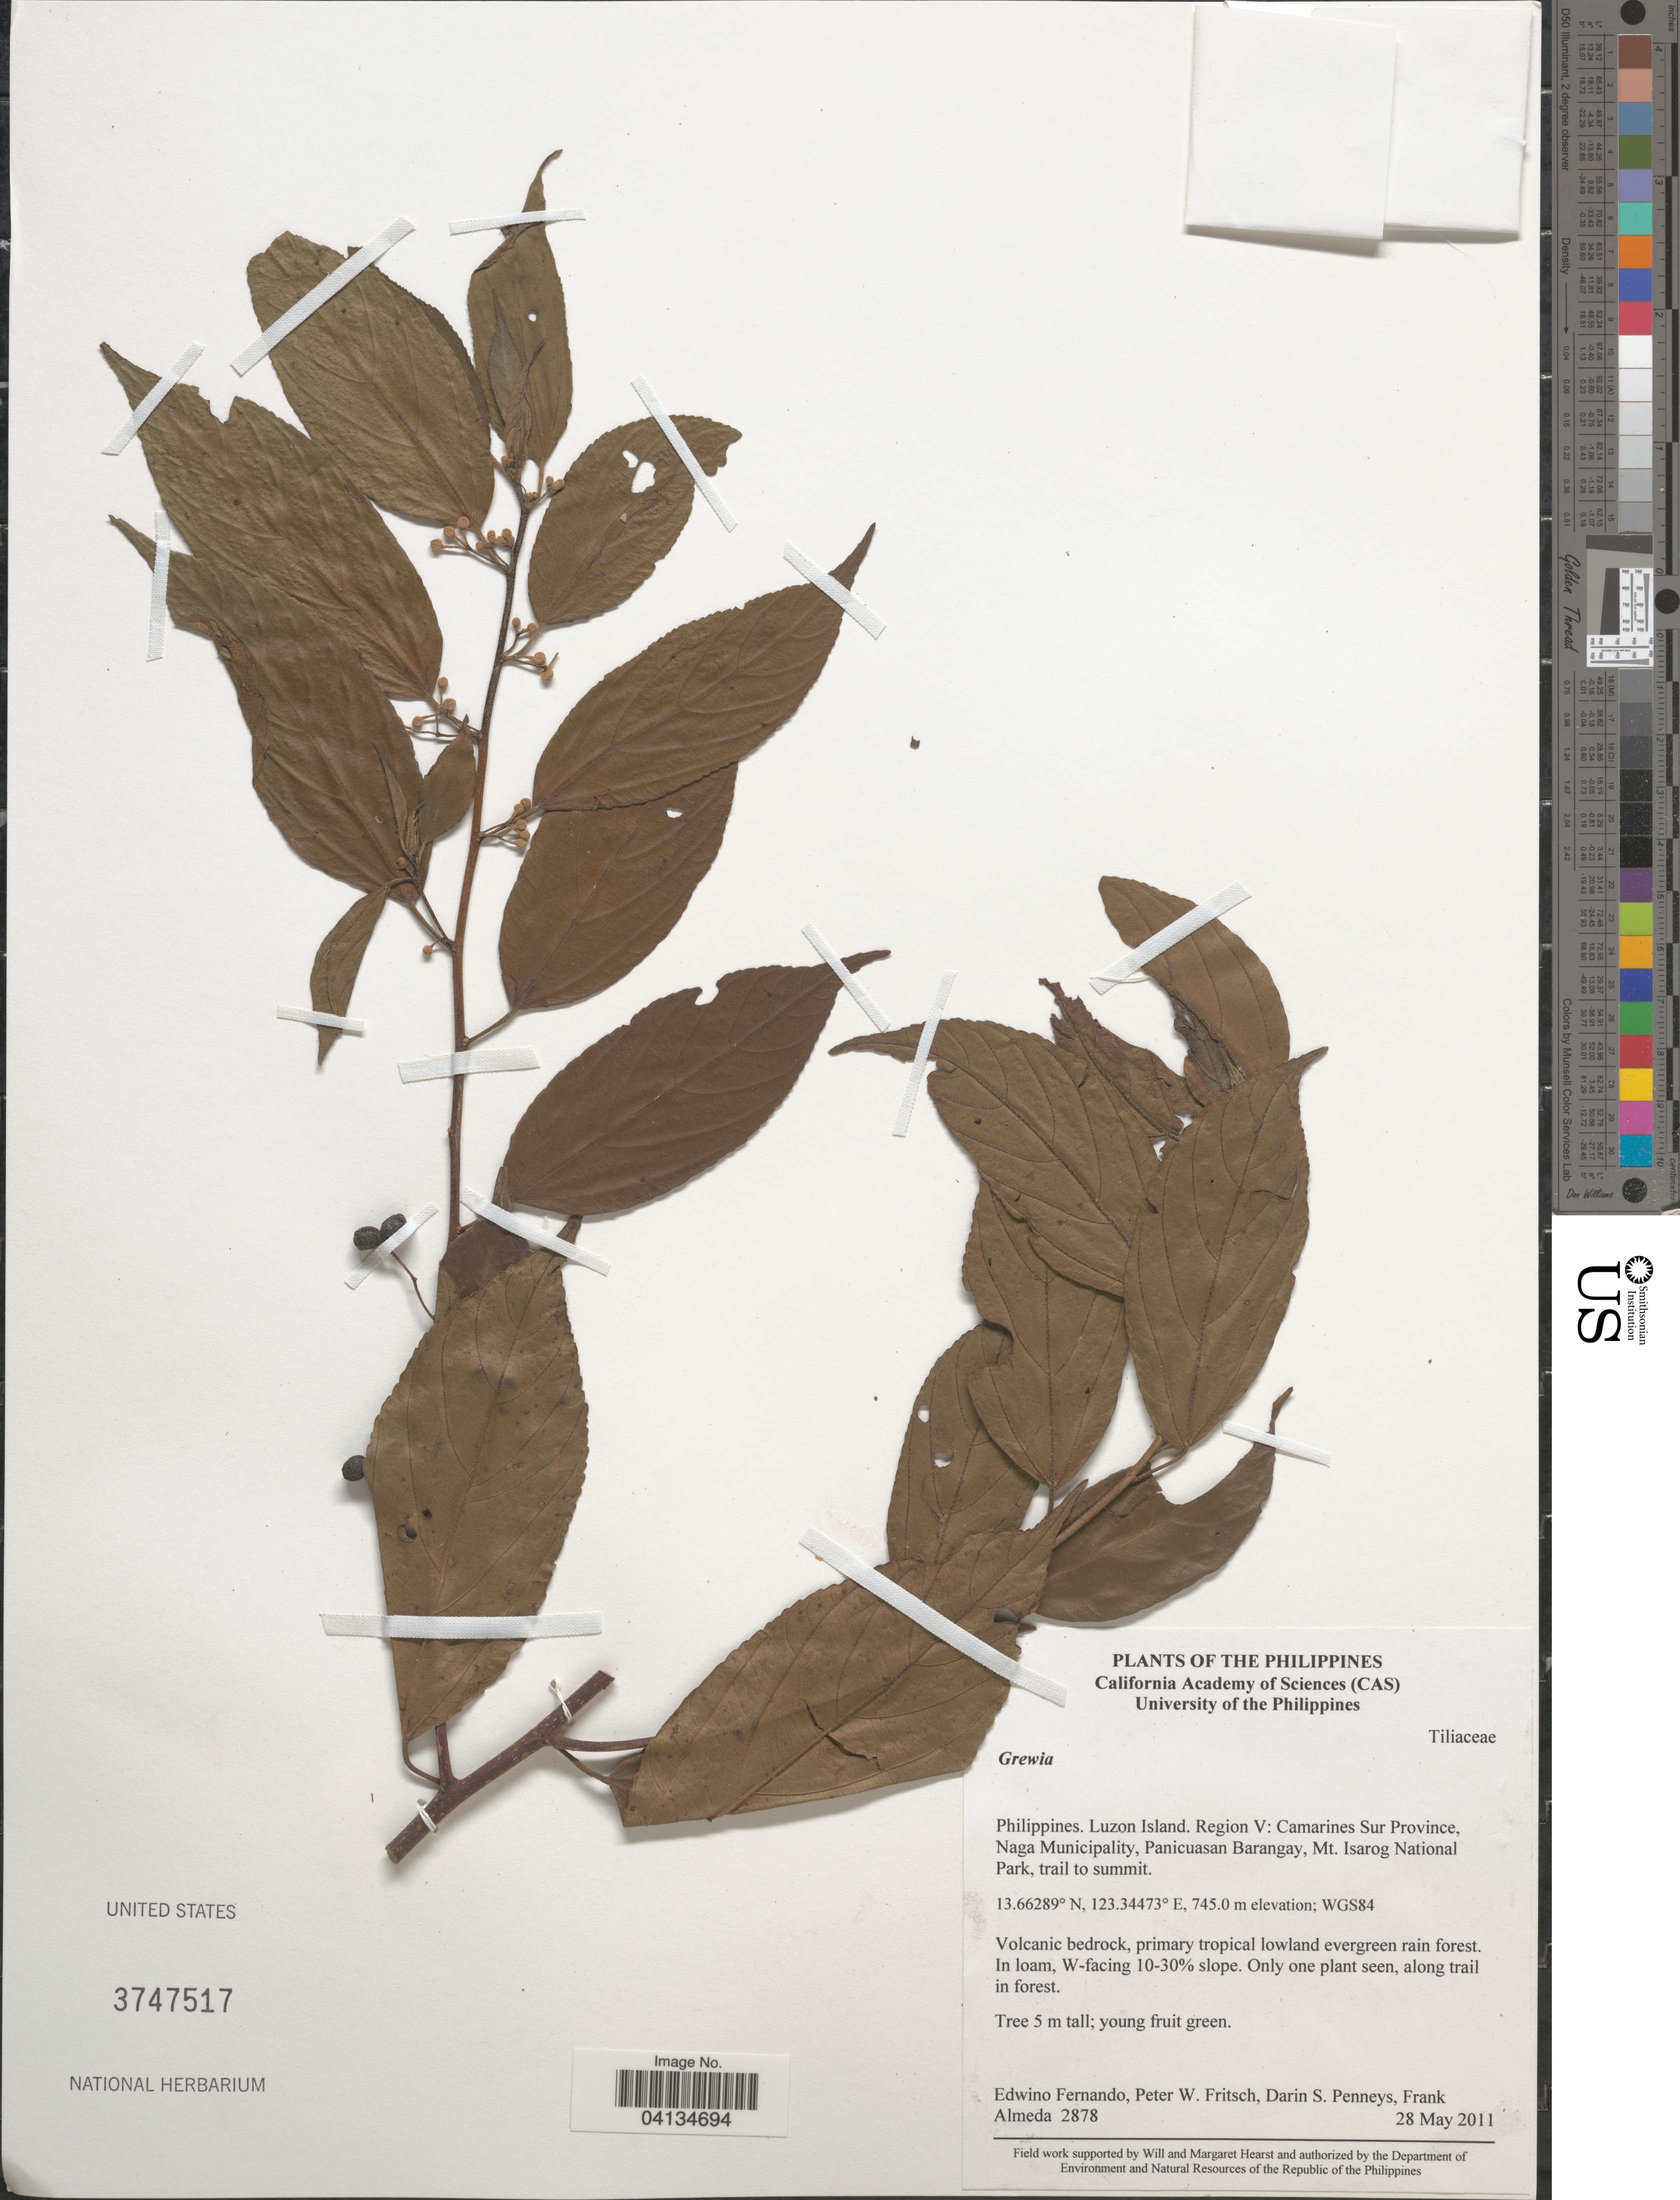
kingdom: Plantae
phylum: Tracheophyta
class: Magnoliopsida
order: Malvales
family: Malvaceae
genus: Grewia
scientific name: Grewia sp.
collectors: E. S. Fernando, P. W. Fritsch, D. S. Penneys & F. Almeda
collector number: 2878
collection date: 2011-05-28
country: Philippines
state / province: Bicol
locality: Luzon Island. Region V: Camarines Sur Province, Naga Municipality, Panicuasan Barangay, Mt. Isarog National Park, trail to summit. In loam, W-facing 10-30% slope. WGS84.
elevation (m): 745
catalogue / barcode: US 3747517